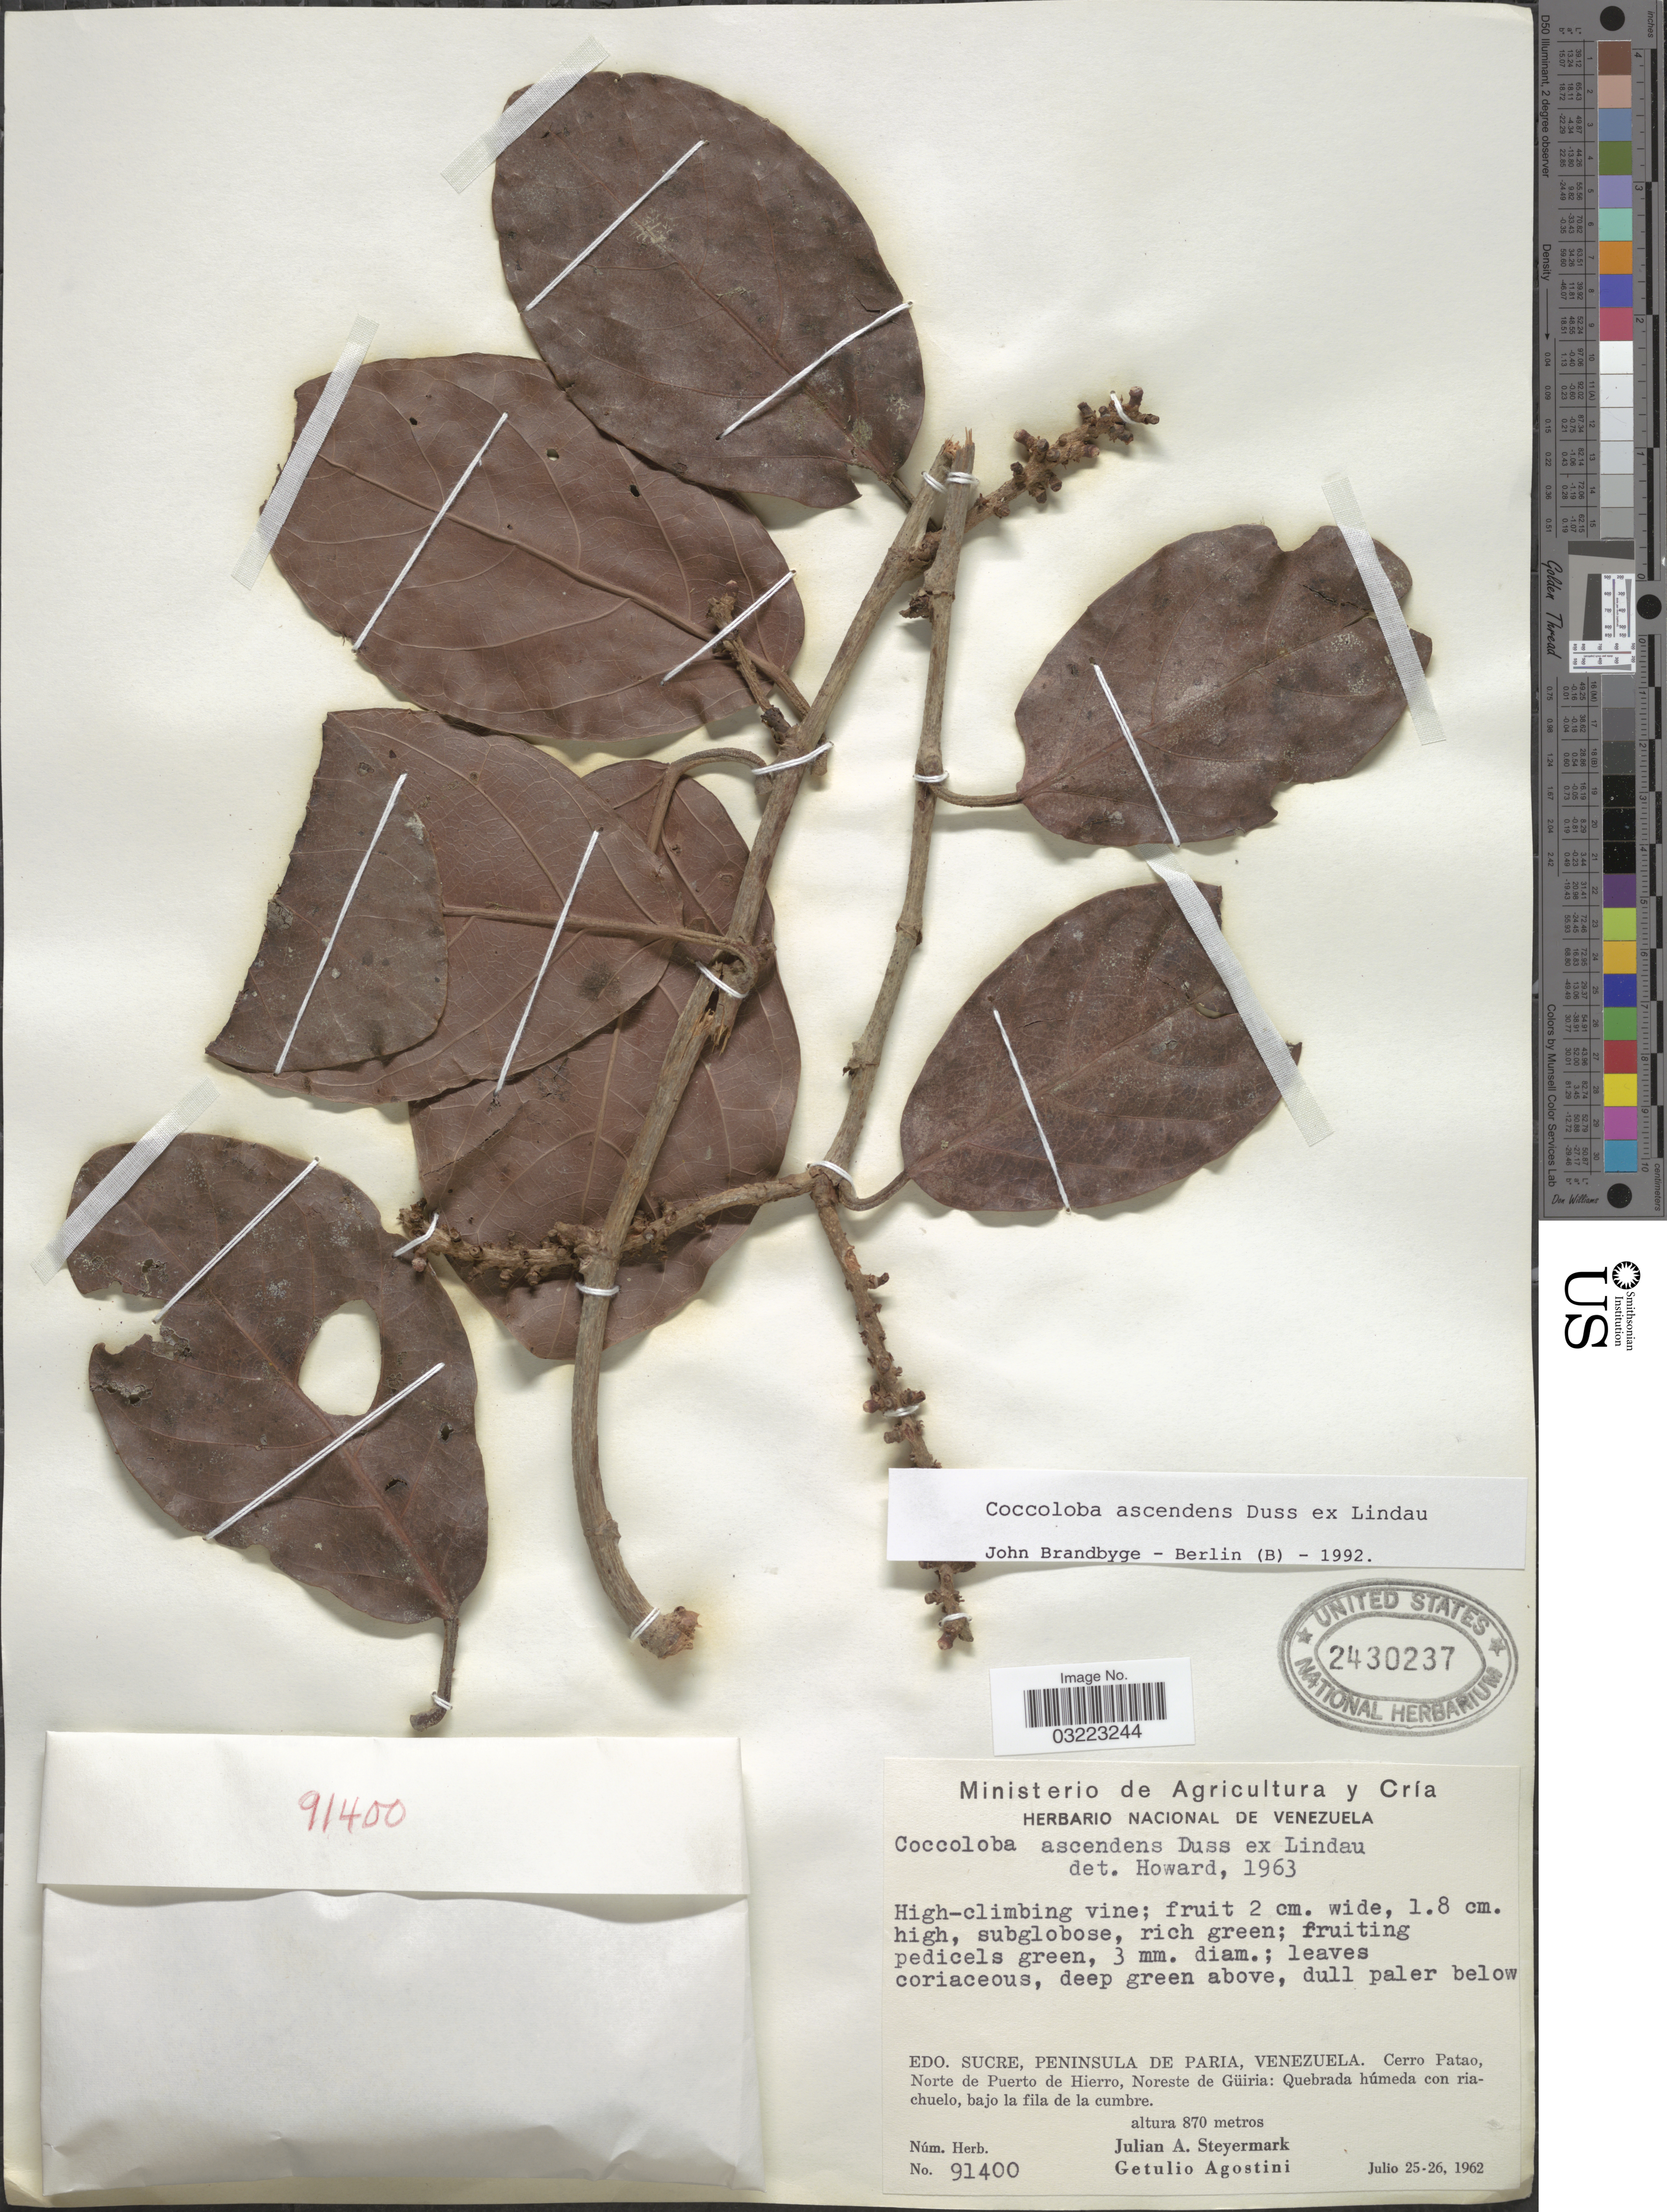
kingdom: Plantae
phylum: Tracheophyta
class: Magnoliopsida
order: Caryophyllales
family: Polygonaceae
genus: Coccoloba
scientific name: Coccoloba ascendens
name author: Duss ex Lindau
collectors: J. Steyermark & G. Agostini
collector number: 91400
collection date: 1962-07-25/1962-07-26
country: Venezuela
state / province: Sucre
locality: Peninsula de Paria. Cerro Patao, Norte de Puerto de Hierro, Noreste de Güiria: Quebrada húmeda con riachuelo, bajo la fila de la cumbre.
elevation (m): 870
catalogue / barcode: US 2430237